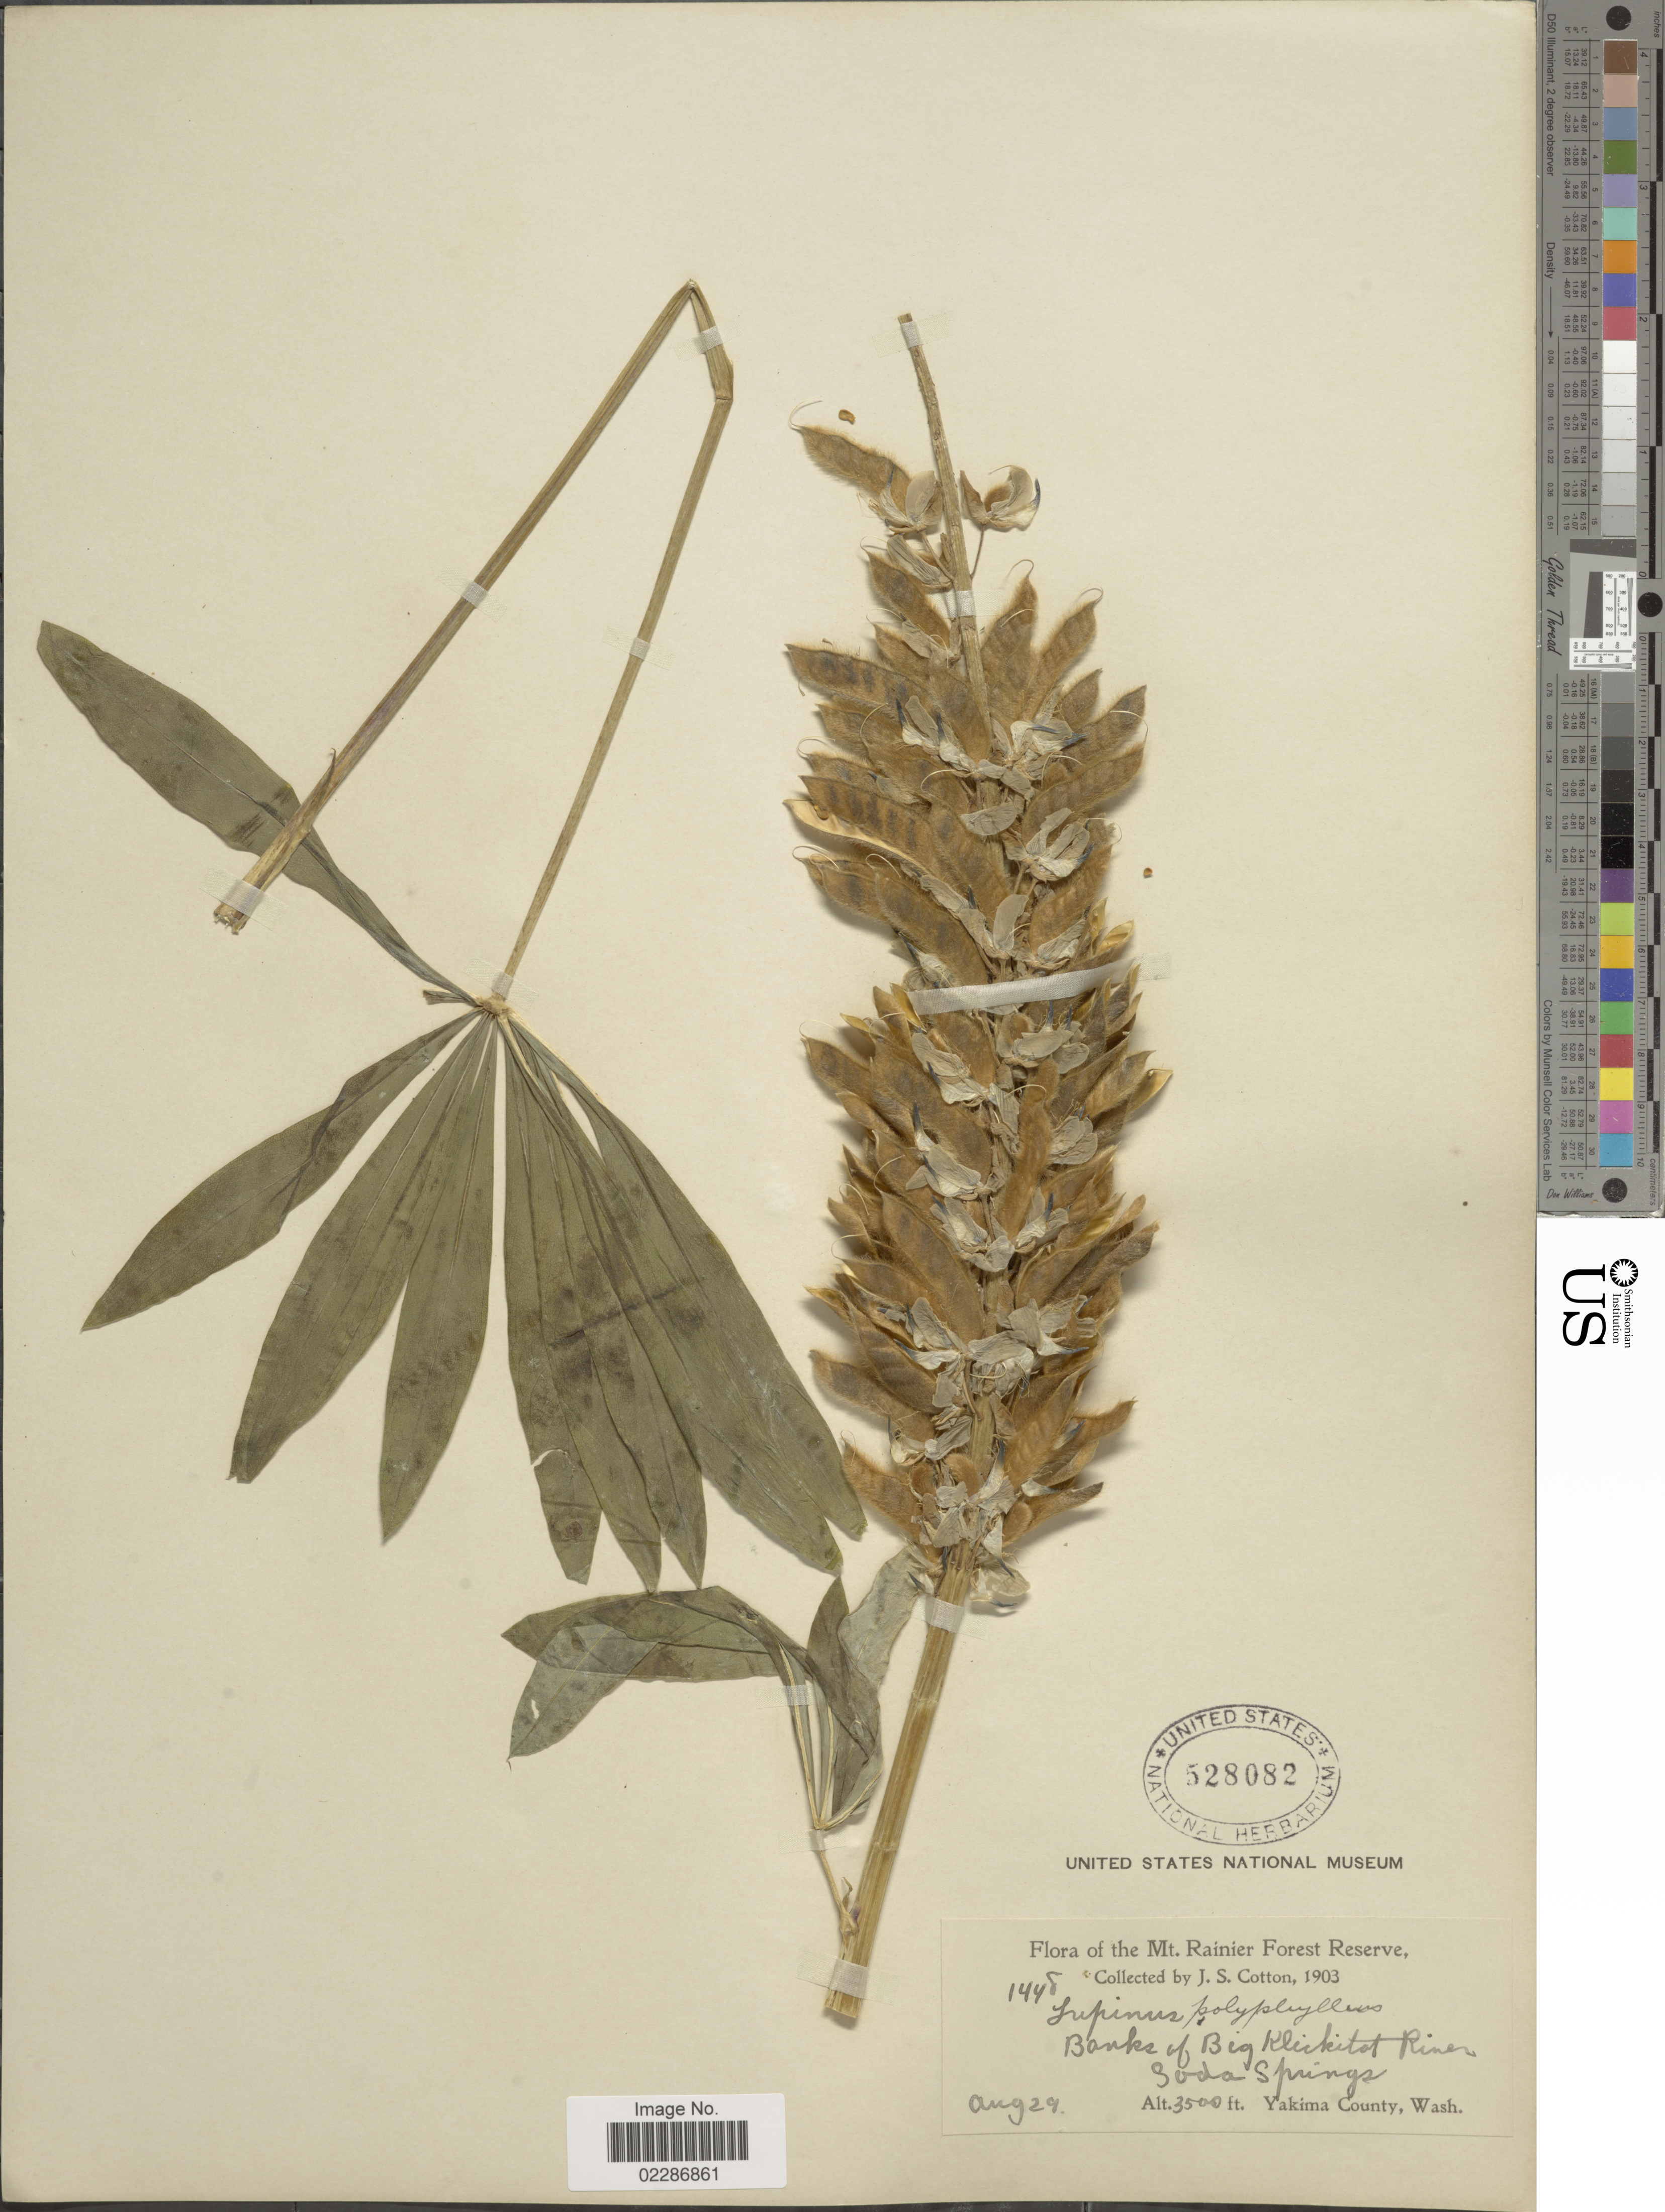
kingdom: Plantae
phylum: Tracheophyta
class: Magnoliopsida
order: Fabales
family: Fabaceae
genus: Lupinus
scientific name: Lupinus polyphyllus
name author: Lindl.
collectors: J. S. Cotton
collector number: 1448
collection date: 1903-08-29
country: United States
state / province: Washington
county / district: Klickitat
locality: The Mt. Rainier Forest Reserve, Banks of Big Klickitat River, Soda Springs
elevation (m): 1067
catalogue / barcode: US 528082